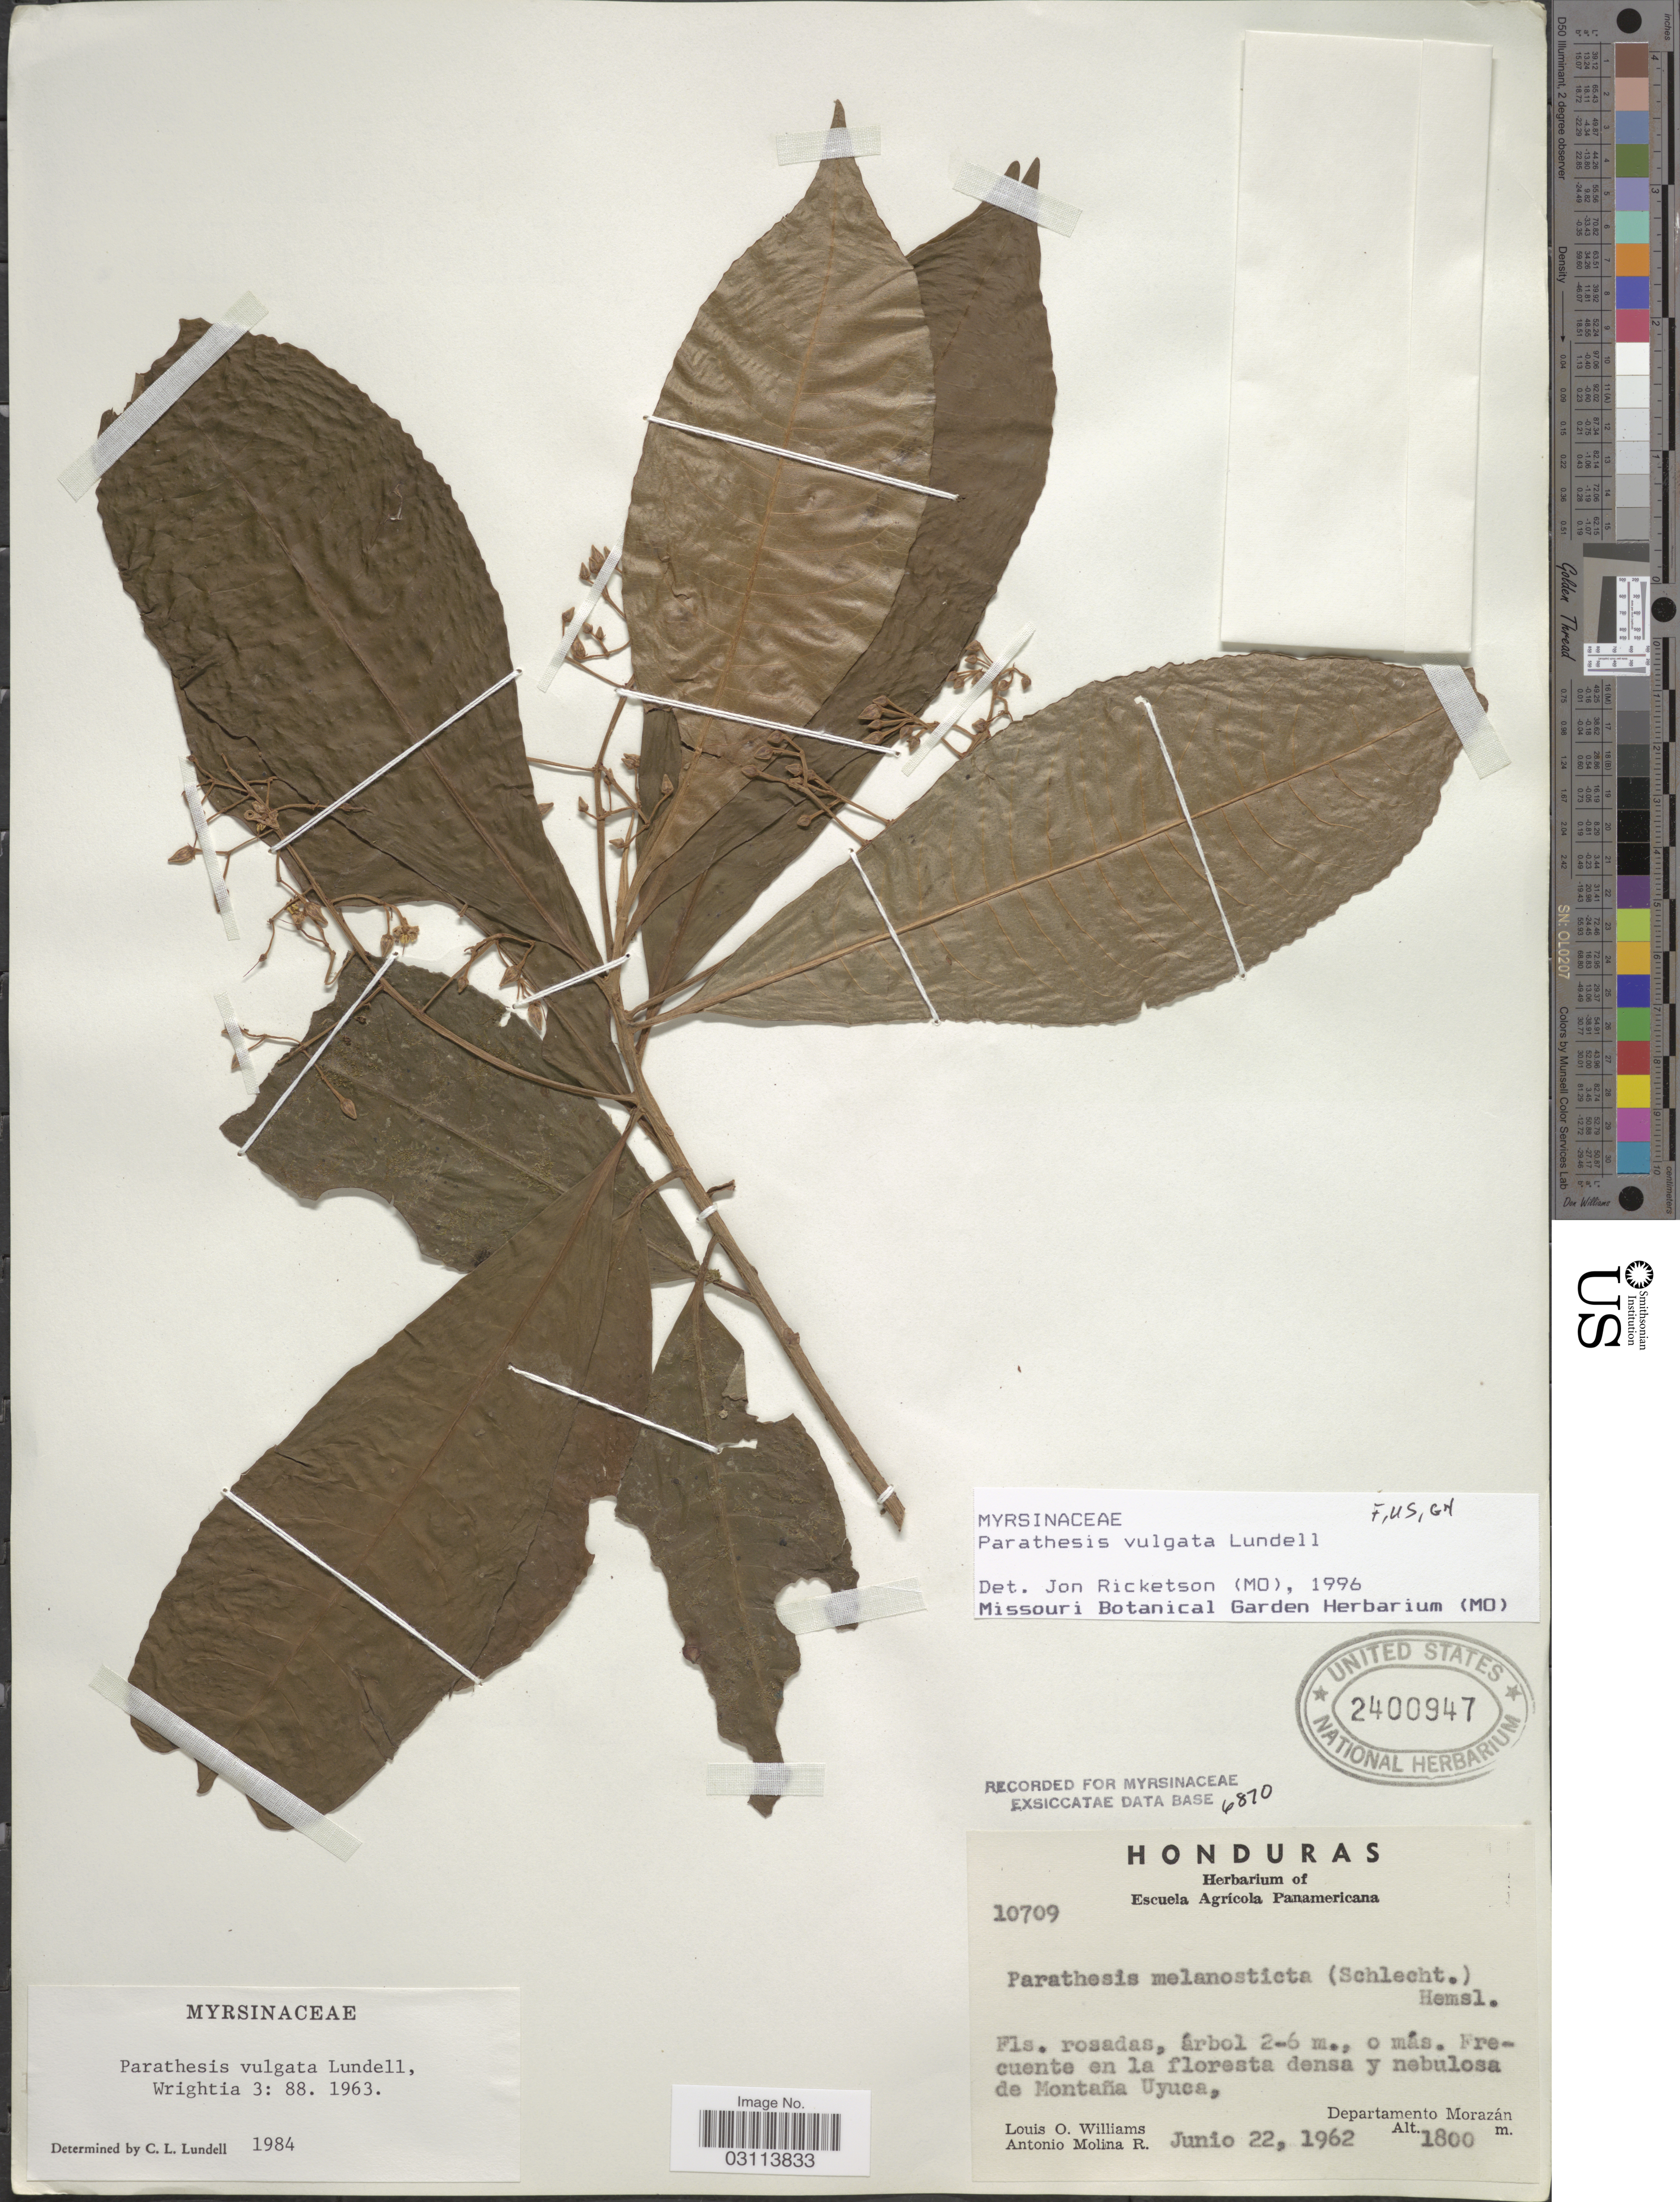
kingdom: Plantae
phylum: Tracheophyta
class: Magnoliopsida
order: Ericales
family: Primulaceae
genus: Parathesis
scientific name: Parathesis vulgata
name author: Lundell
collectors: L. O. Williams & A. Molina R.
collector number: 10709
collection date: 1962-06-22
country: Honduras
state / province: Fco. Morazán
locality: Frecuente en la floresta densa y nebulosa de Montaña Uyaca, Departamento Morazán.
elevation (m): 1800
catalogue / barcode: US 2400947